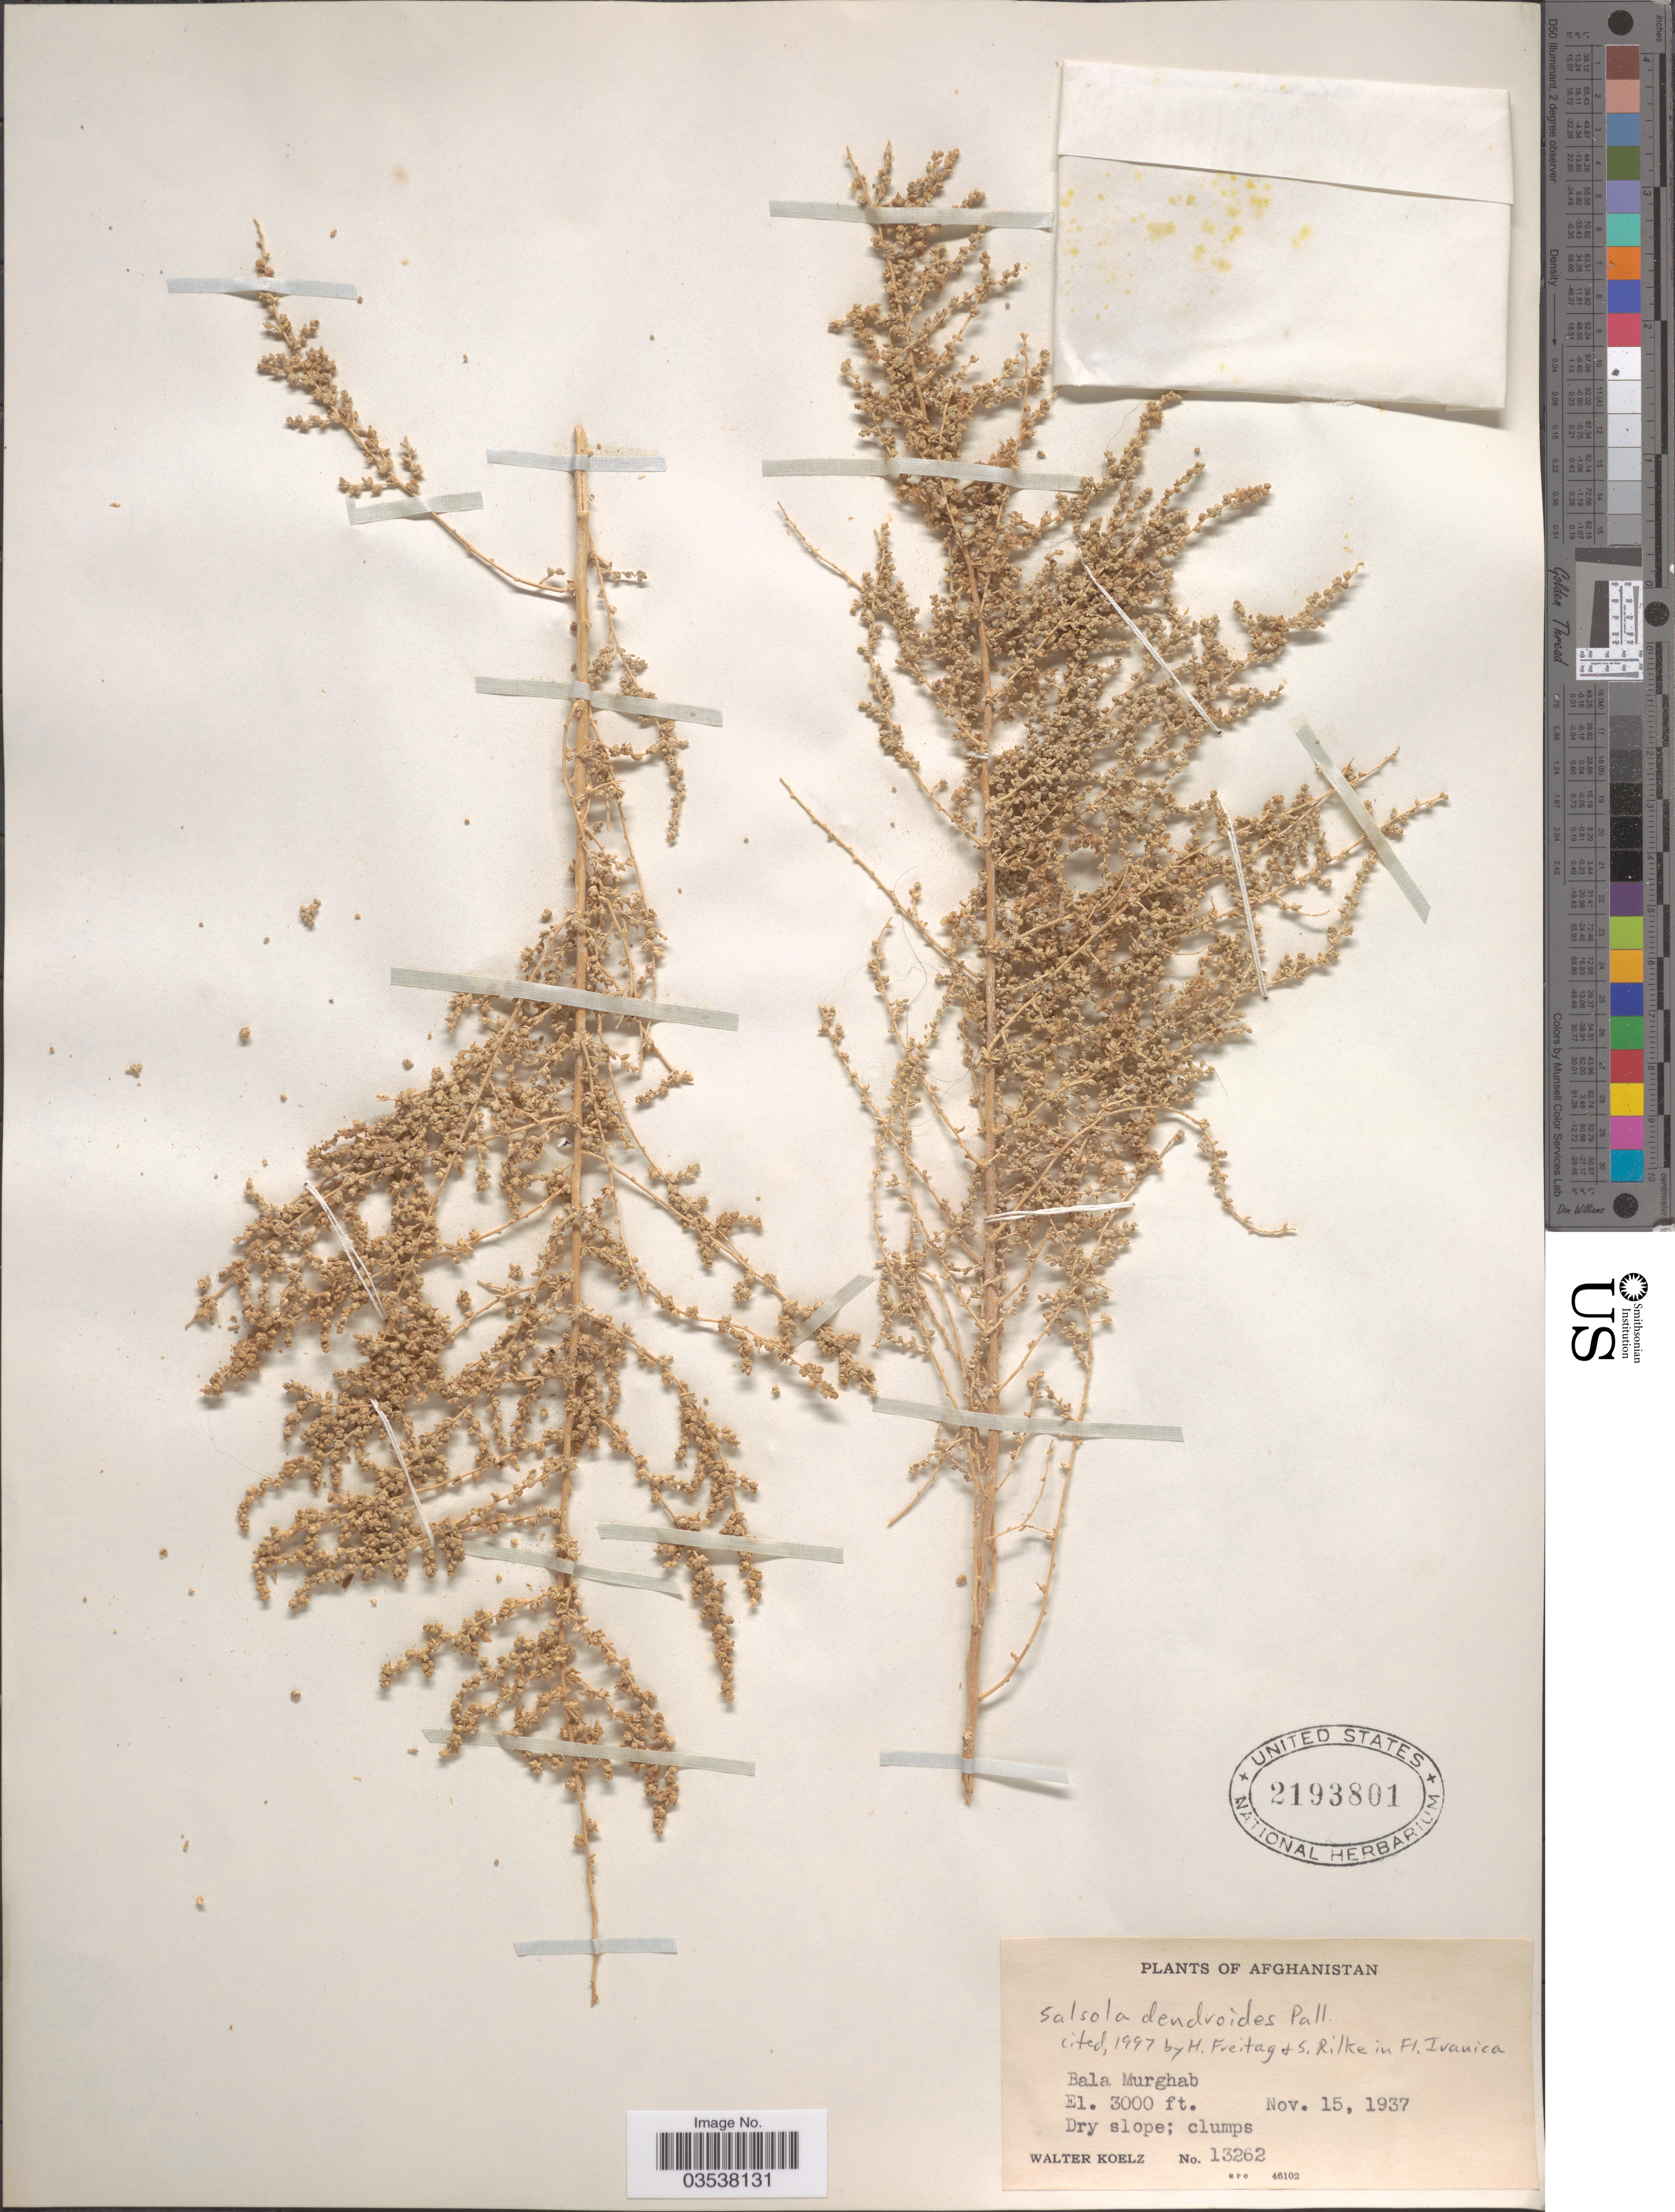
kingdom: Plantae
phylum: Tracheophyta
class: Magnoliopsida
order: Caryophyllales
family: Amaranthaceae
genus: Caroxylon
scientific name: Caroxylon dendroides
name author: (Pall.) Tzvelev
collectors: W. N. Koelz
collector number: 13262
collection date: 1937-11-15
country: Afghanistan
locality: Bala Murghab.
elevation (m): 914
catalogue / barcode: US 2193801